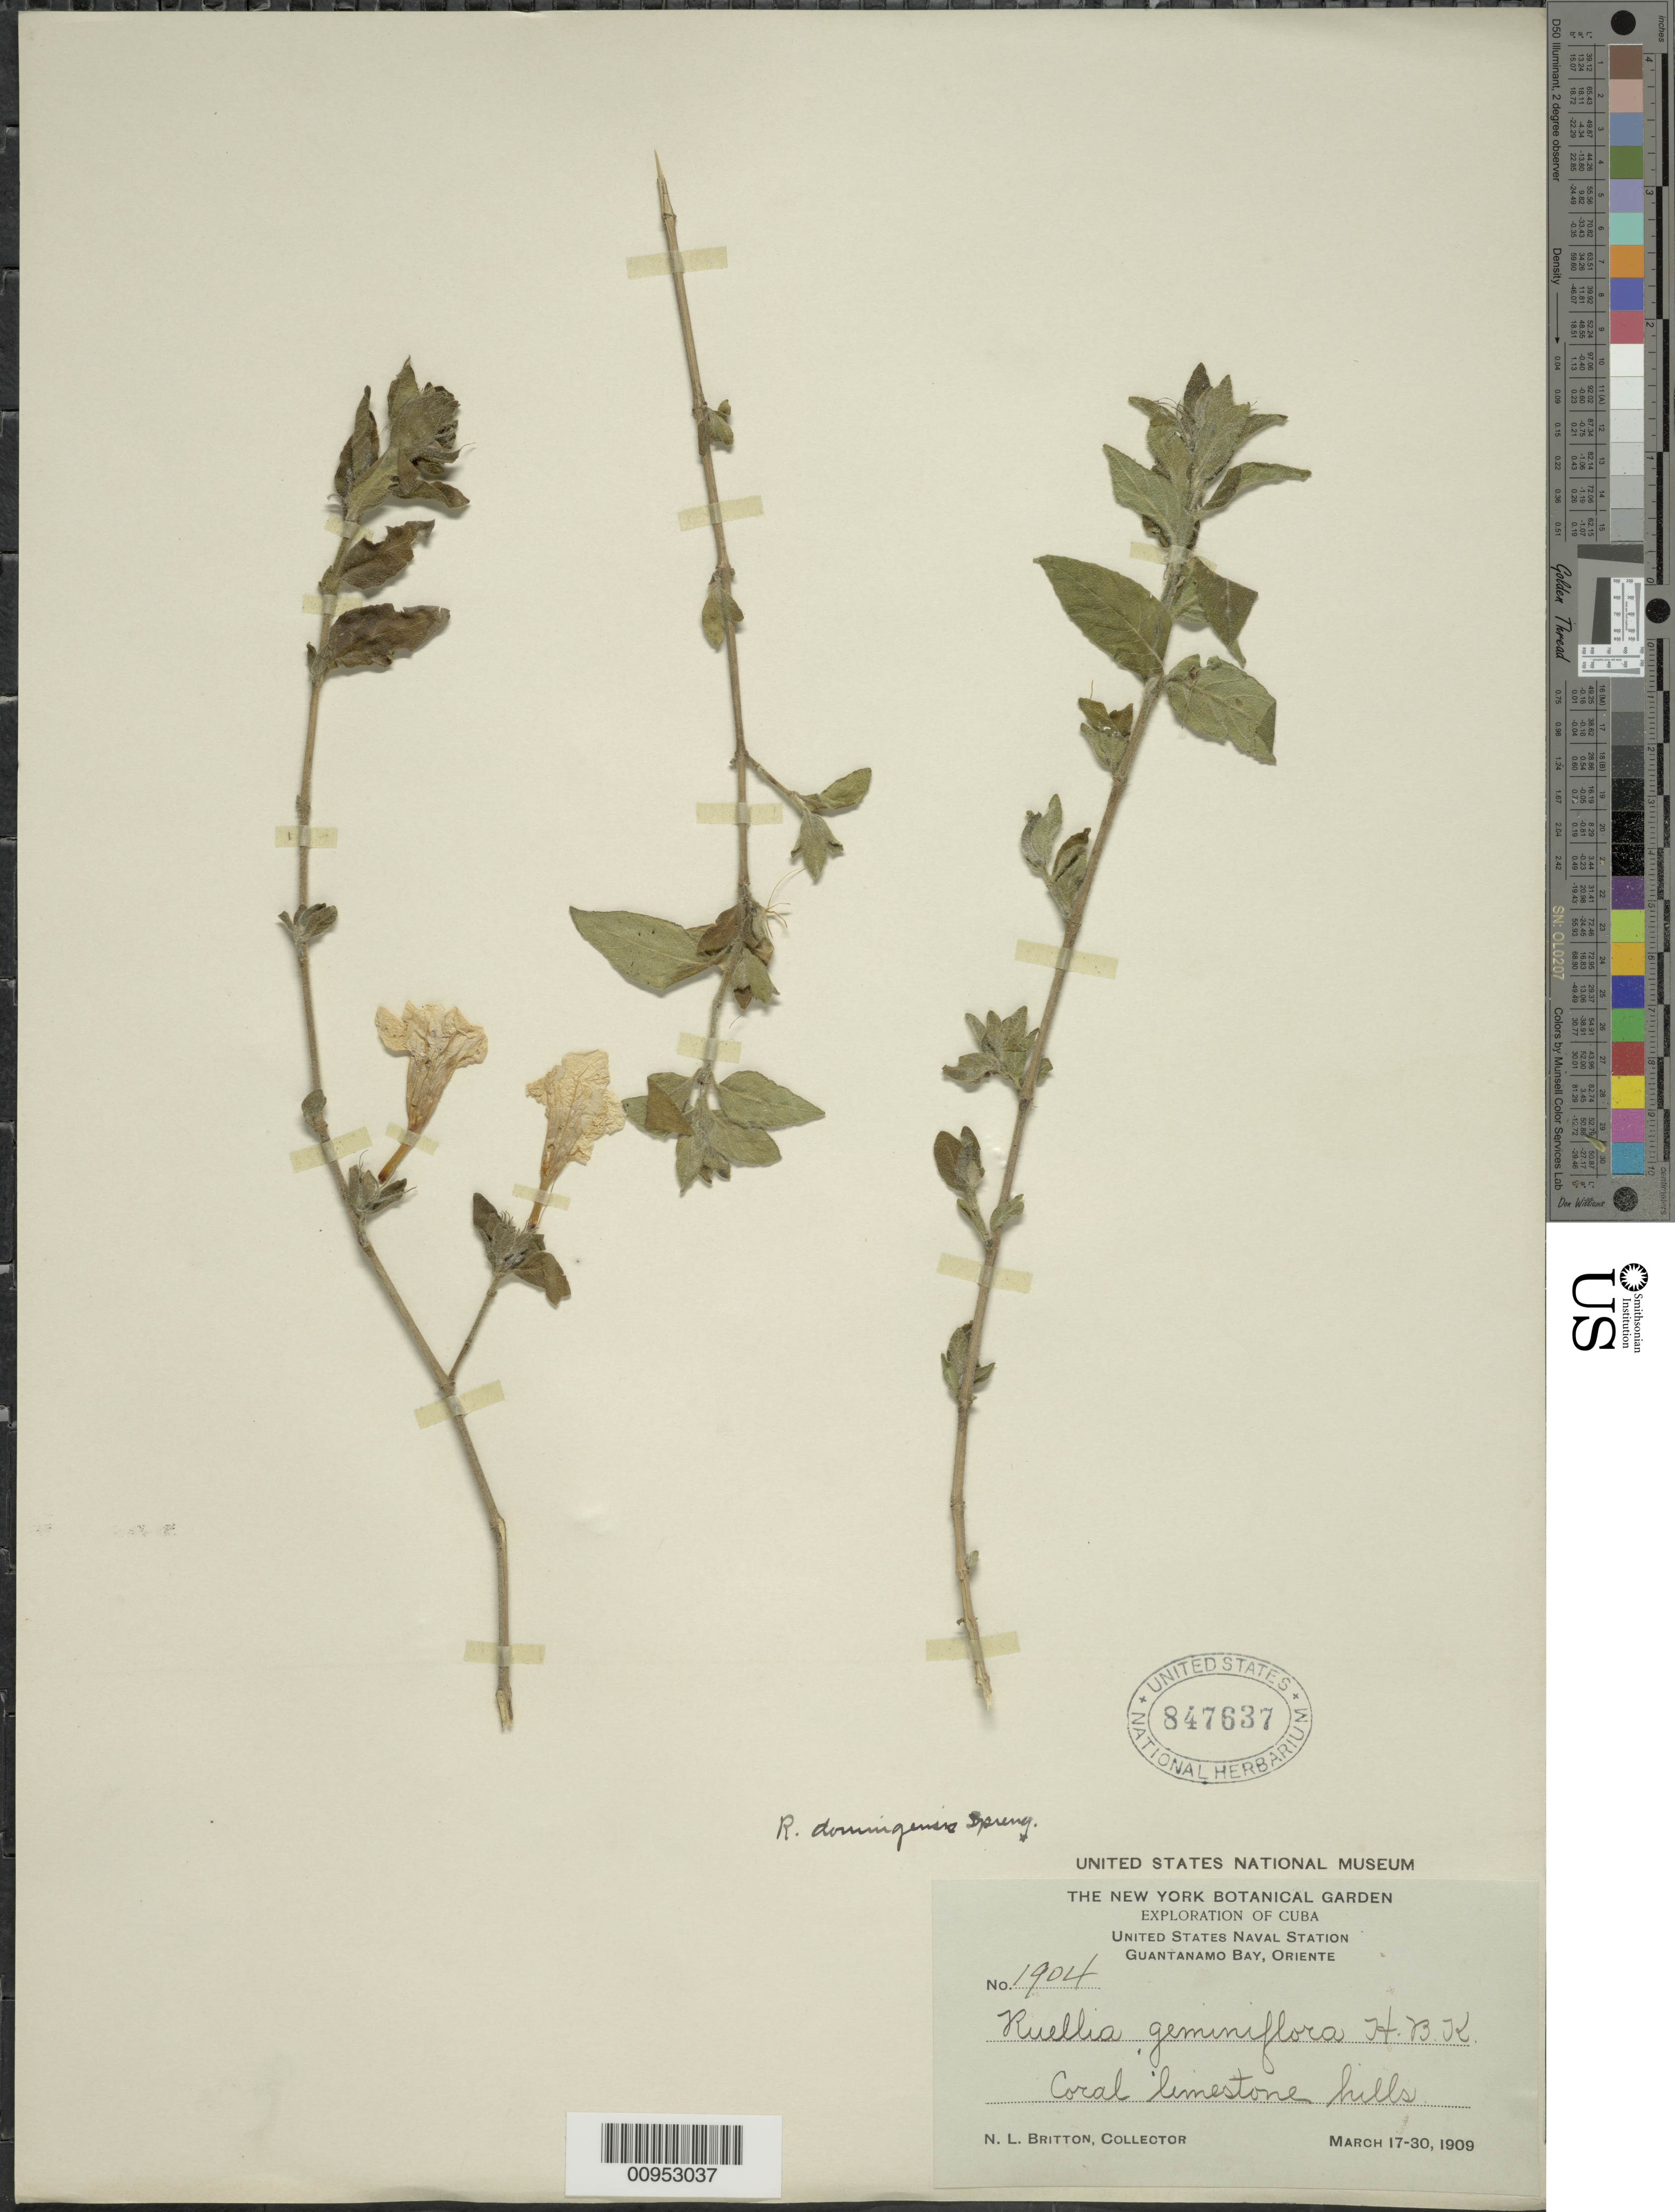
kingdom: Plantae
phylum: Tracheophyta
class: Magnoliopsida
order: Lamiales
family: Acanthaceae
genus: Ruellia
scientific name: Ruellia geminiflora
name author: Kunth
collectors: N. Britton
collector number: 1904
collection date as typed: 17 Mar 1909 to 30 Mar 1909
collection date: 1909-03-17/1909-03-30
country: Cuba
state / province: Guantanamo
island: Cuba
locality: Guantánamo Bay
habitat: Coral limestone hills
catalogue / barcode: US 847637